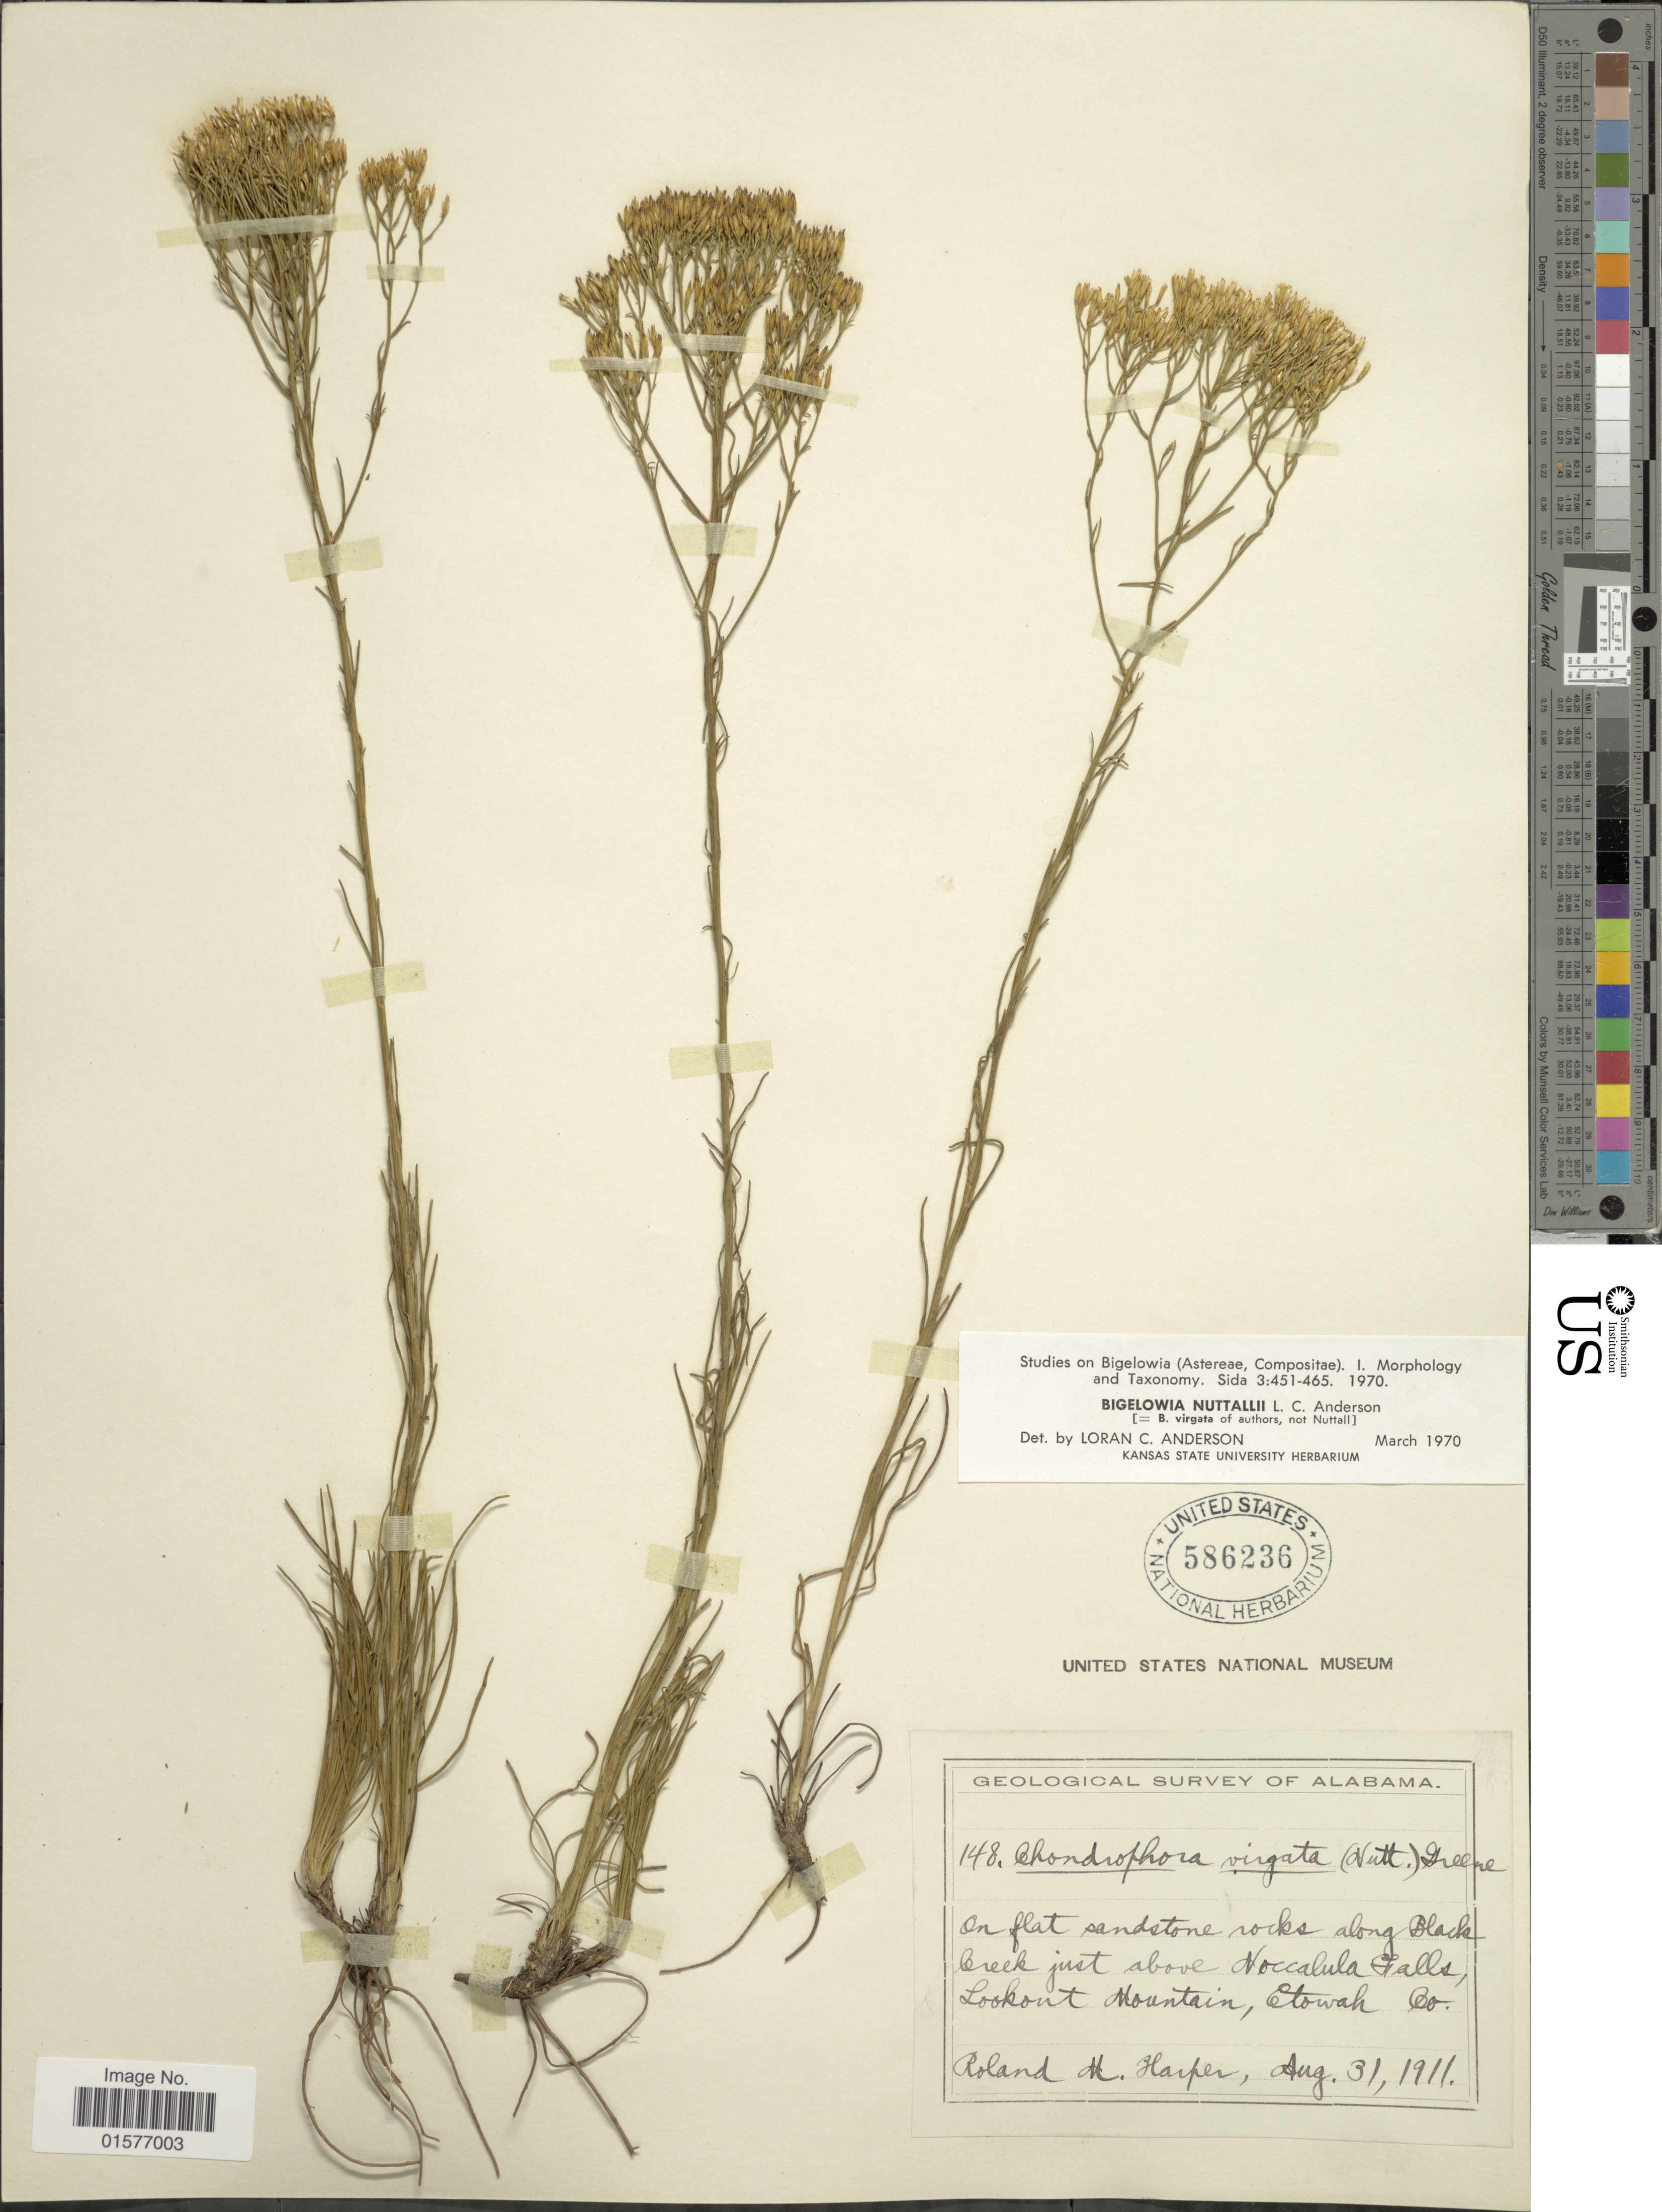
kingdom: Plantae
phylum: Tracheophyta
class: Magnoliopsida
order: Asterales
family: Asteraceae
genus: Bigelowia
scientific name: Bigelowia nuttallii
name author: L.C. Anderson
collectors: Roland & -- Harper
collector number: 148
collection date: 1911-08-31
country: United States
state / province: Alabama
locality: On flat sandstone rocks along Black Creek just Above Noccalula Falls, Lookout Mountain, Etowak Co.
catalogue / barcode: US 586236